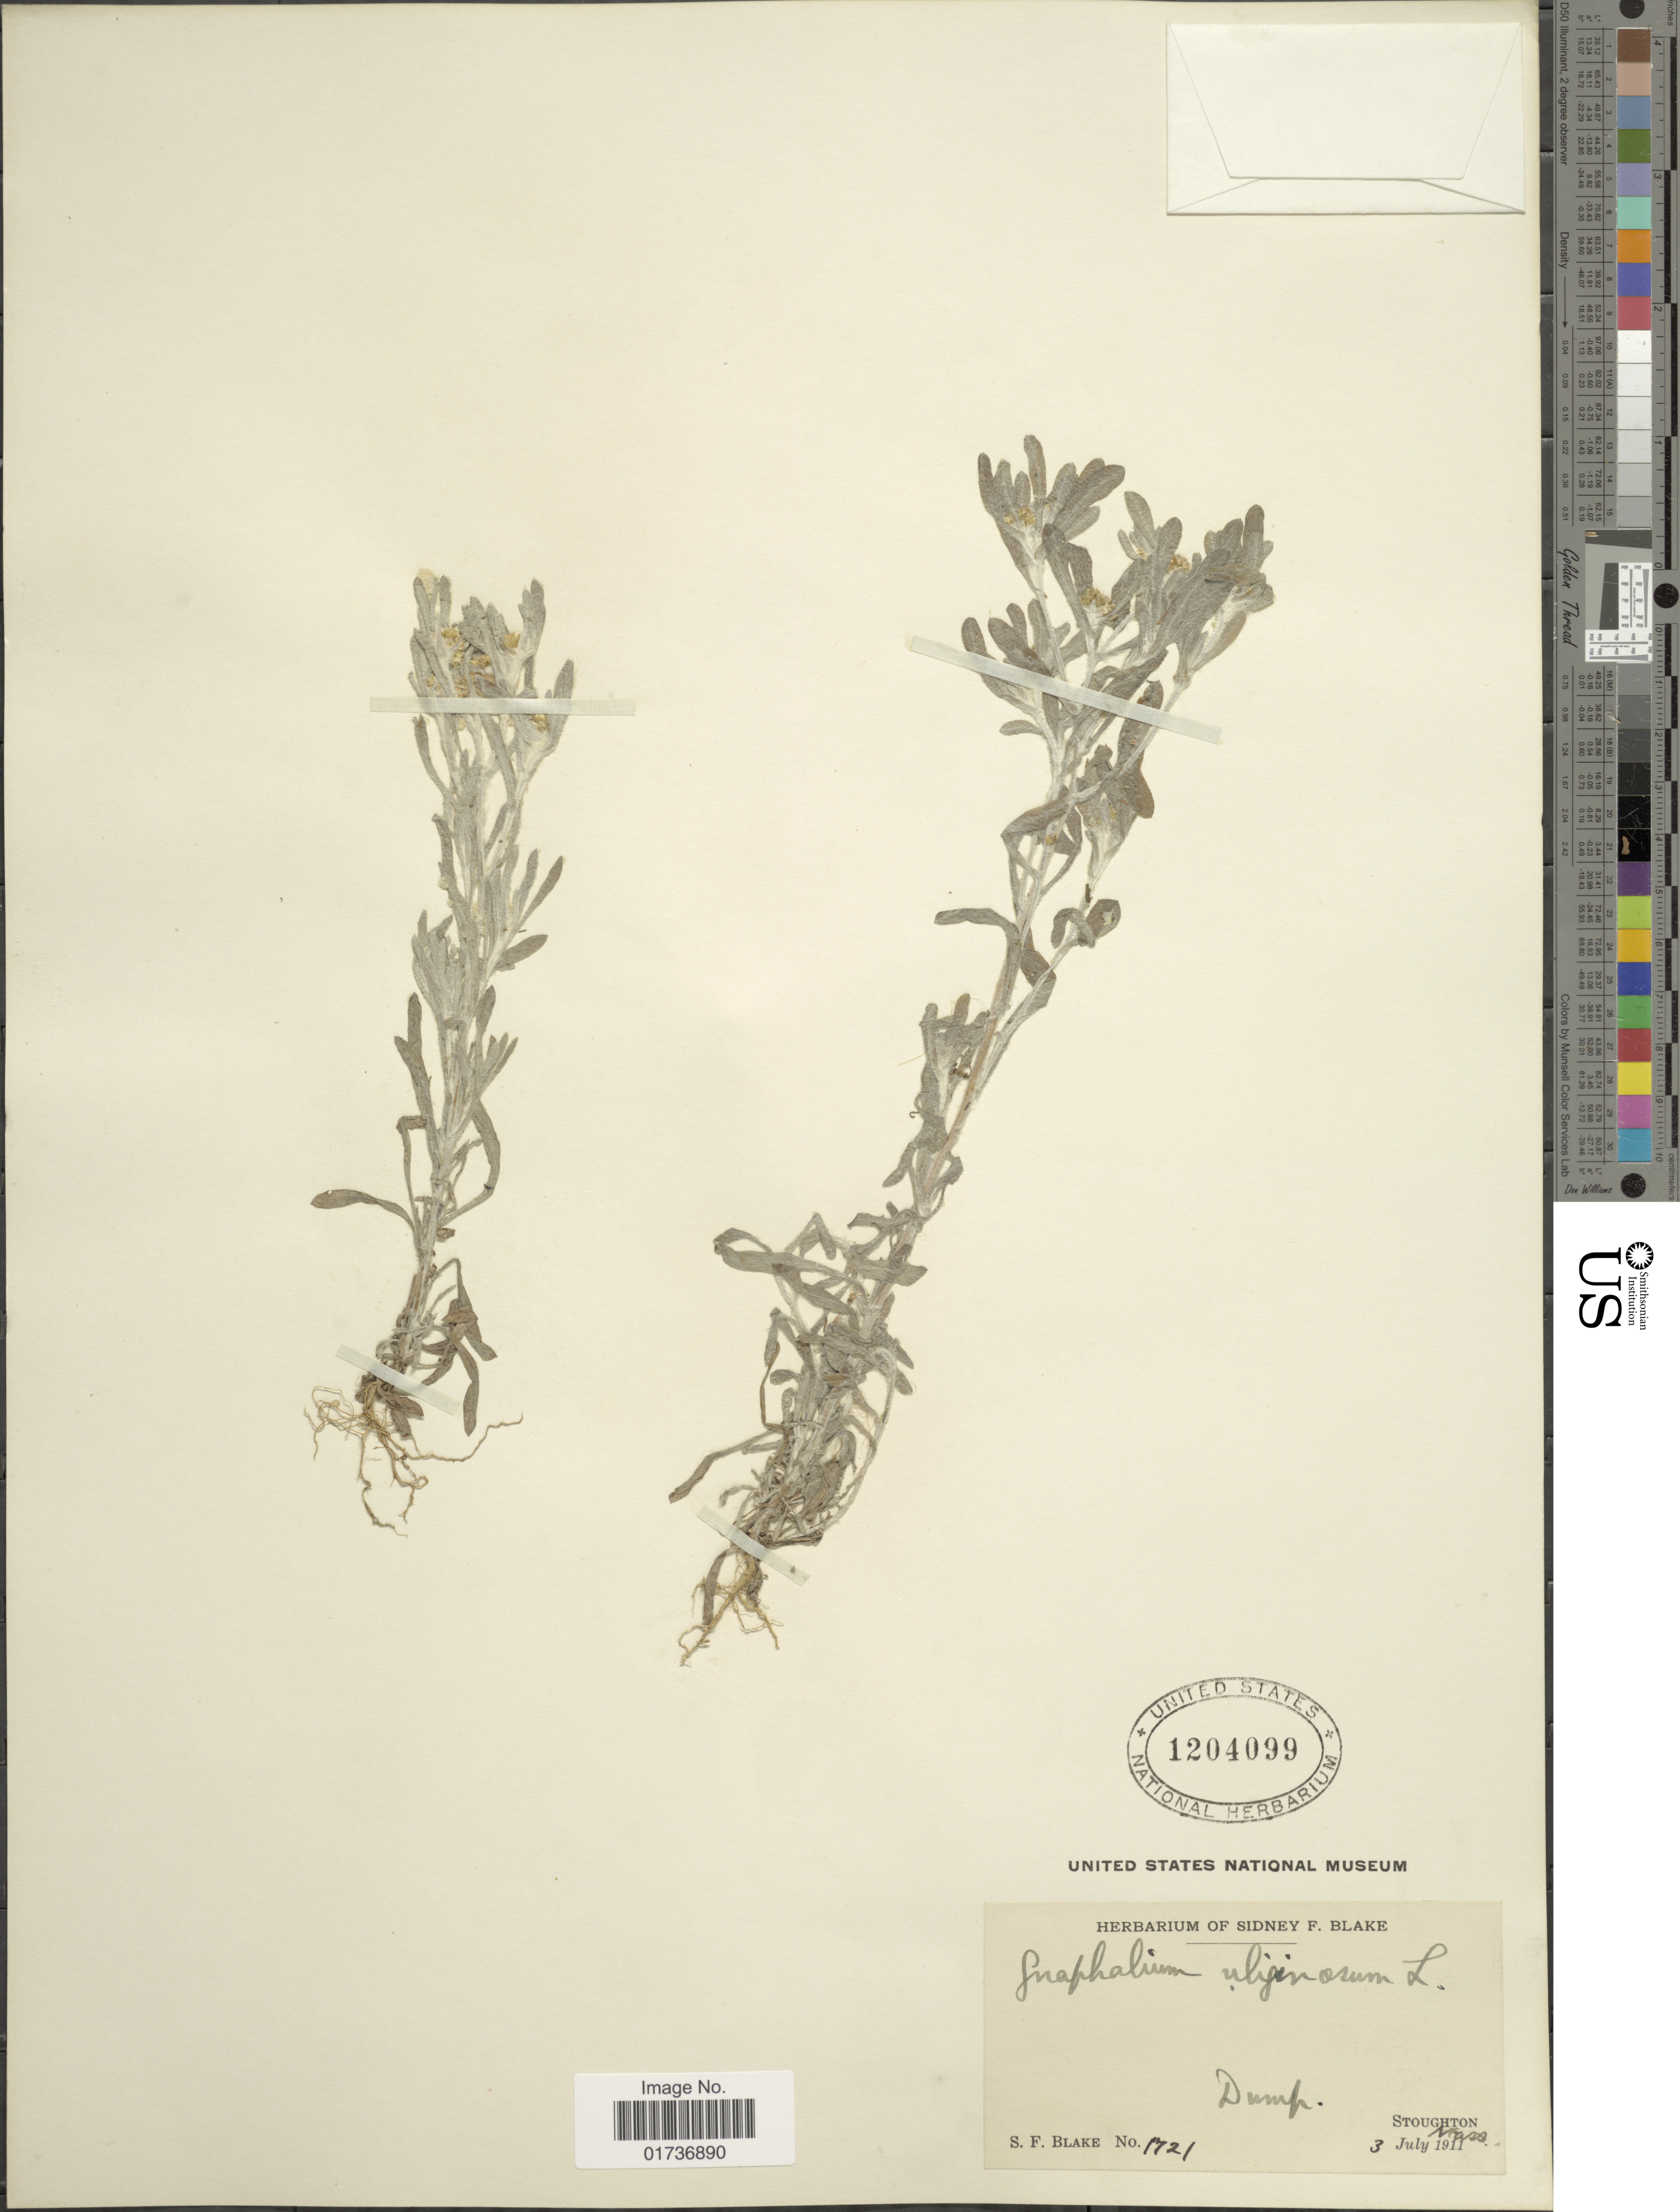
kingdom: Plantae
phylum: Tracheophyta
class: Magnoliopsida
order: Asterales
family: Asteraceae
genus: Gnaphalium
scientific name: Gnaphalium uliginosum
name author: L.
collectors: S. Blake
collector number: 1721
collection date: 1911-07-03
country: United States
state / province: Massachusetts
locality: Damp, Stoughton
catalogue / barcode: US 1204099